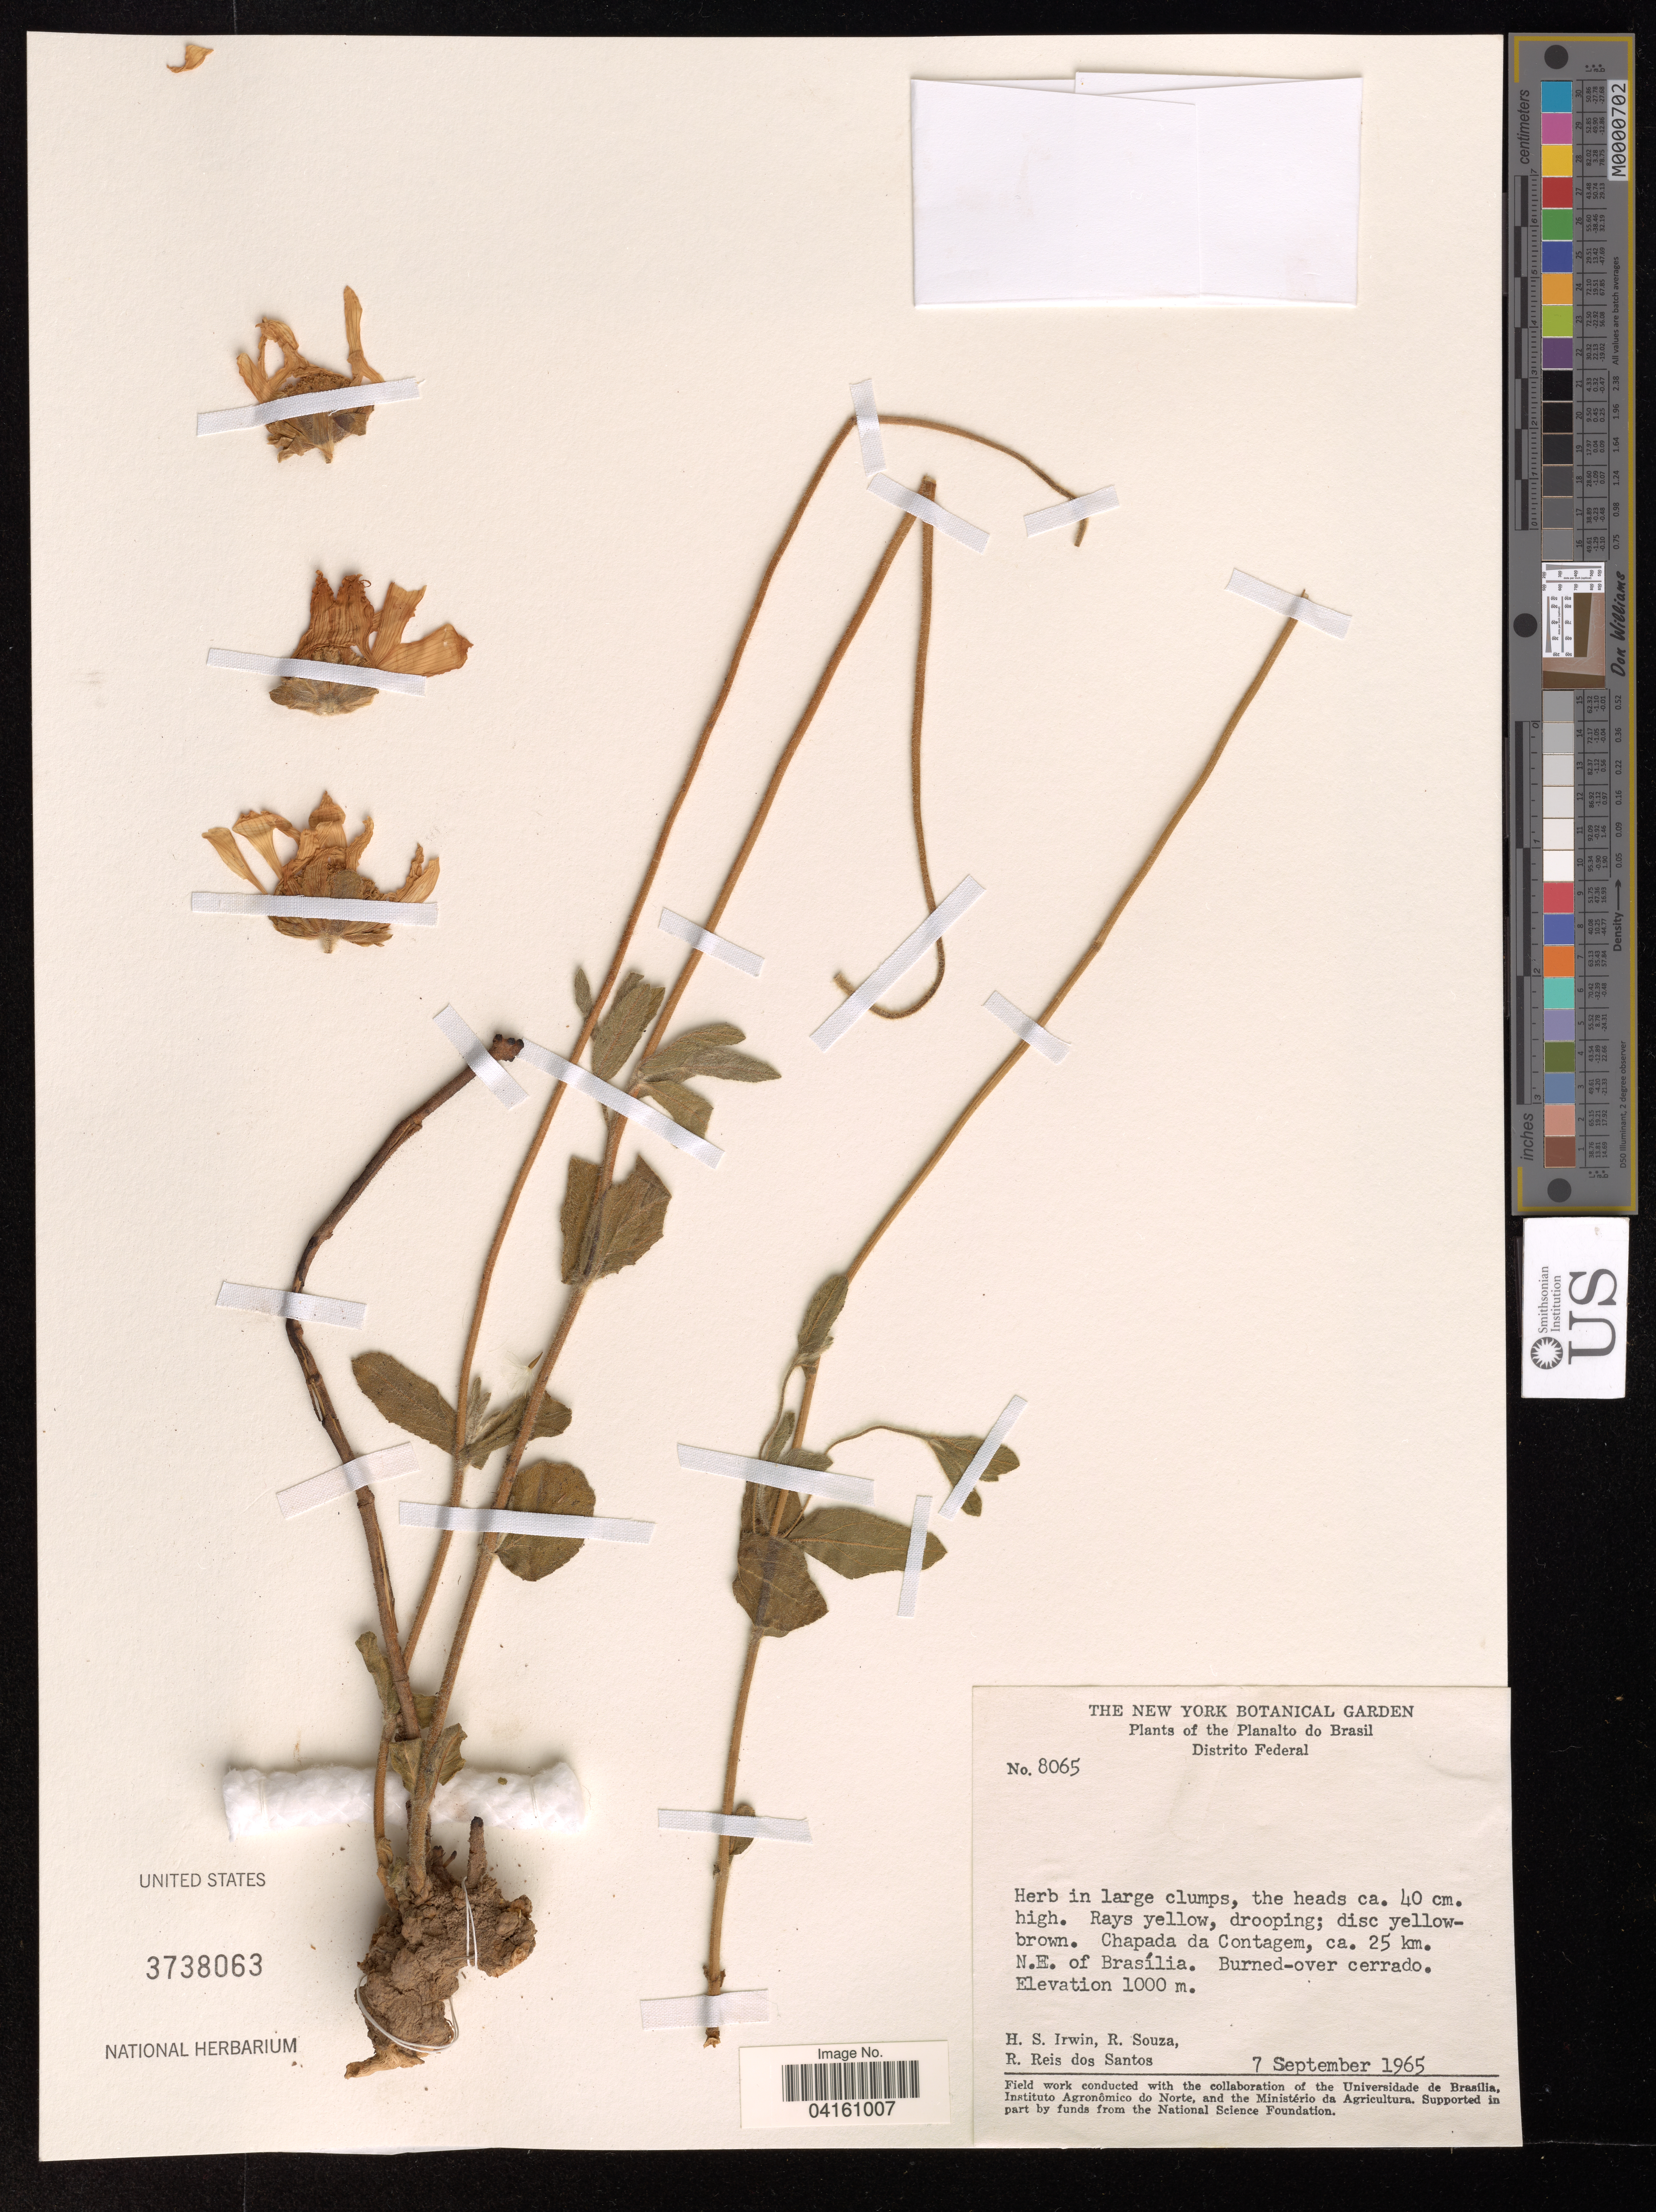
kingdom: Plantae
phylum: Tracheophyta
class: Magnoliopsida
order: Asterales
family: Asteraceae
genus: Dimerostemma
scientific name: Dimerostemma humboldtianum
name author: (Gardner) H. Rob.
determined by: Moraes, Marta Dias de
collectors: H. Irwin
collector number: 8065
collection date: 1965-09-07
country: Brazil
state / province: Distrito Federal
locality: Chapada da Contagem, ca. 25 km. N.E. of Brasília.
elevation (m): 1000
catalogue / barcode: US 3738063